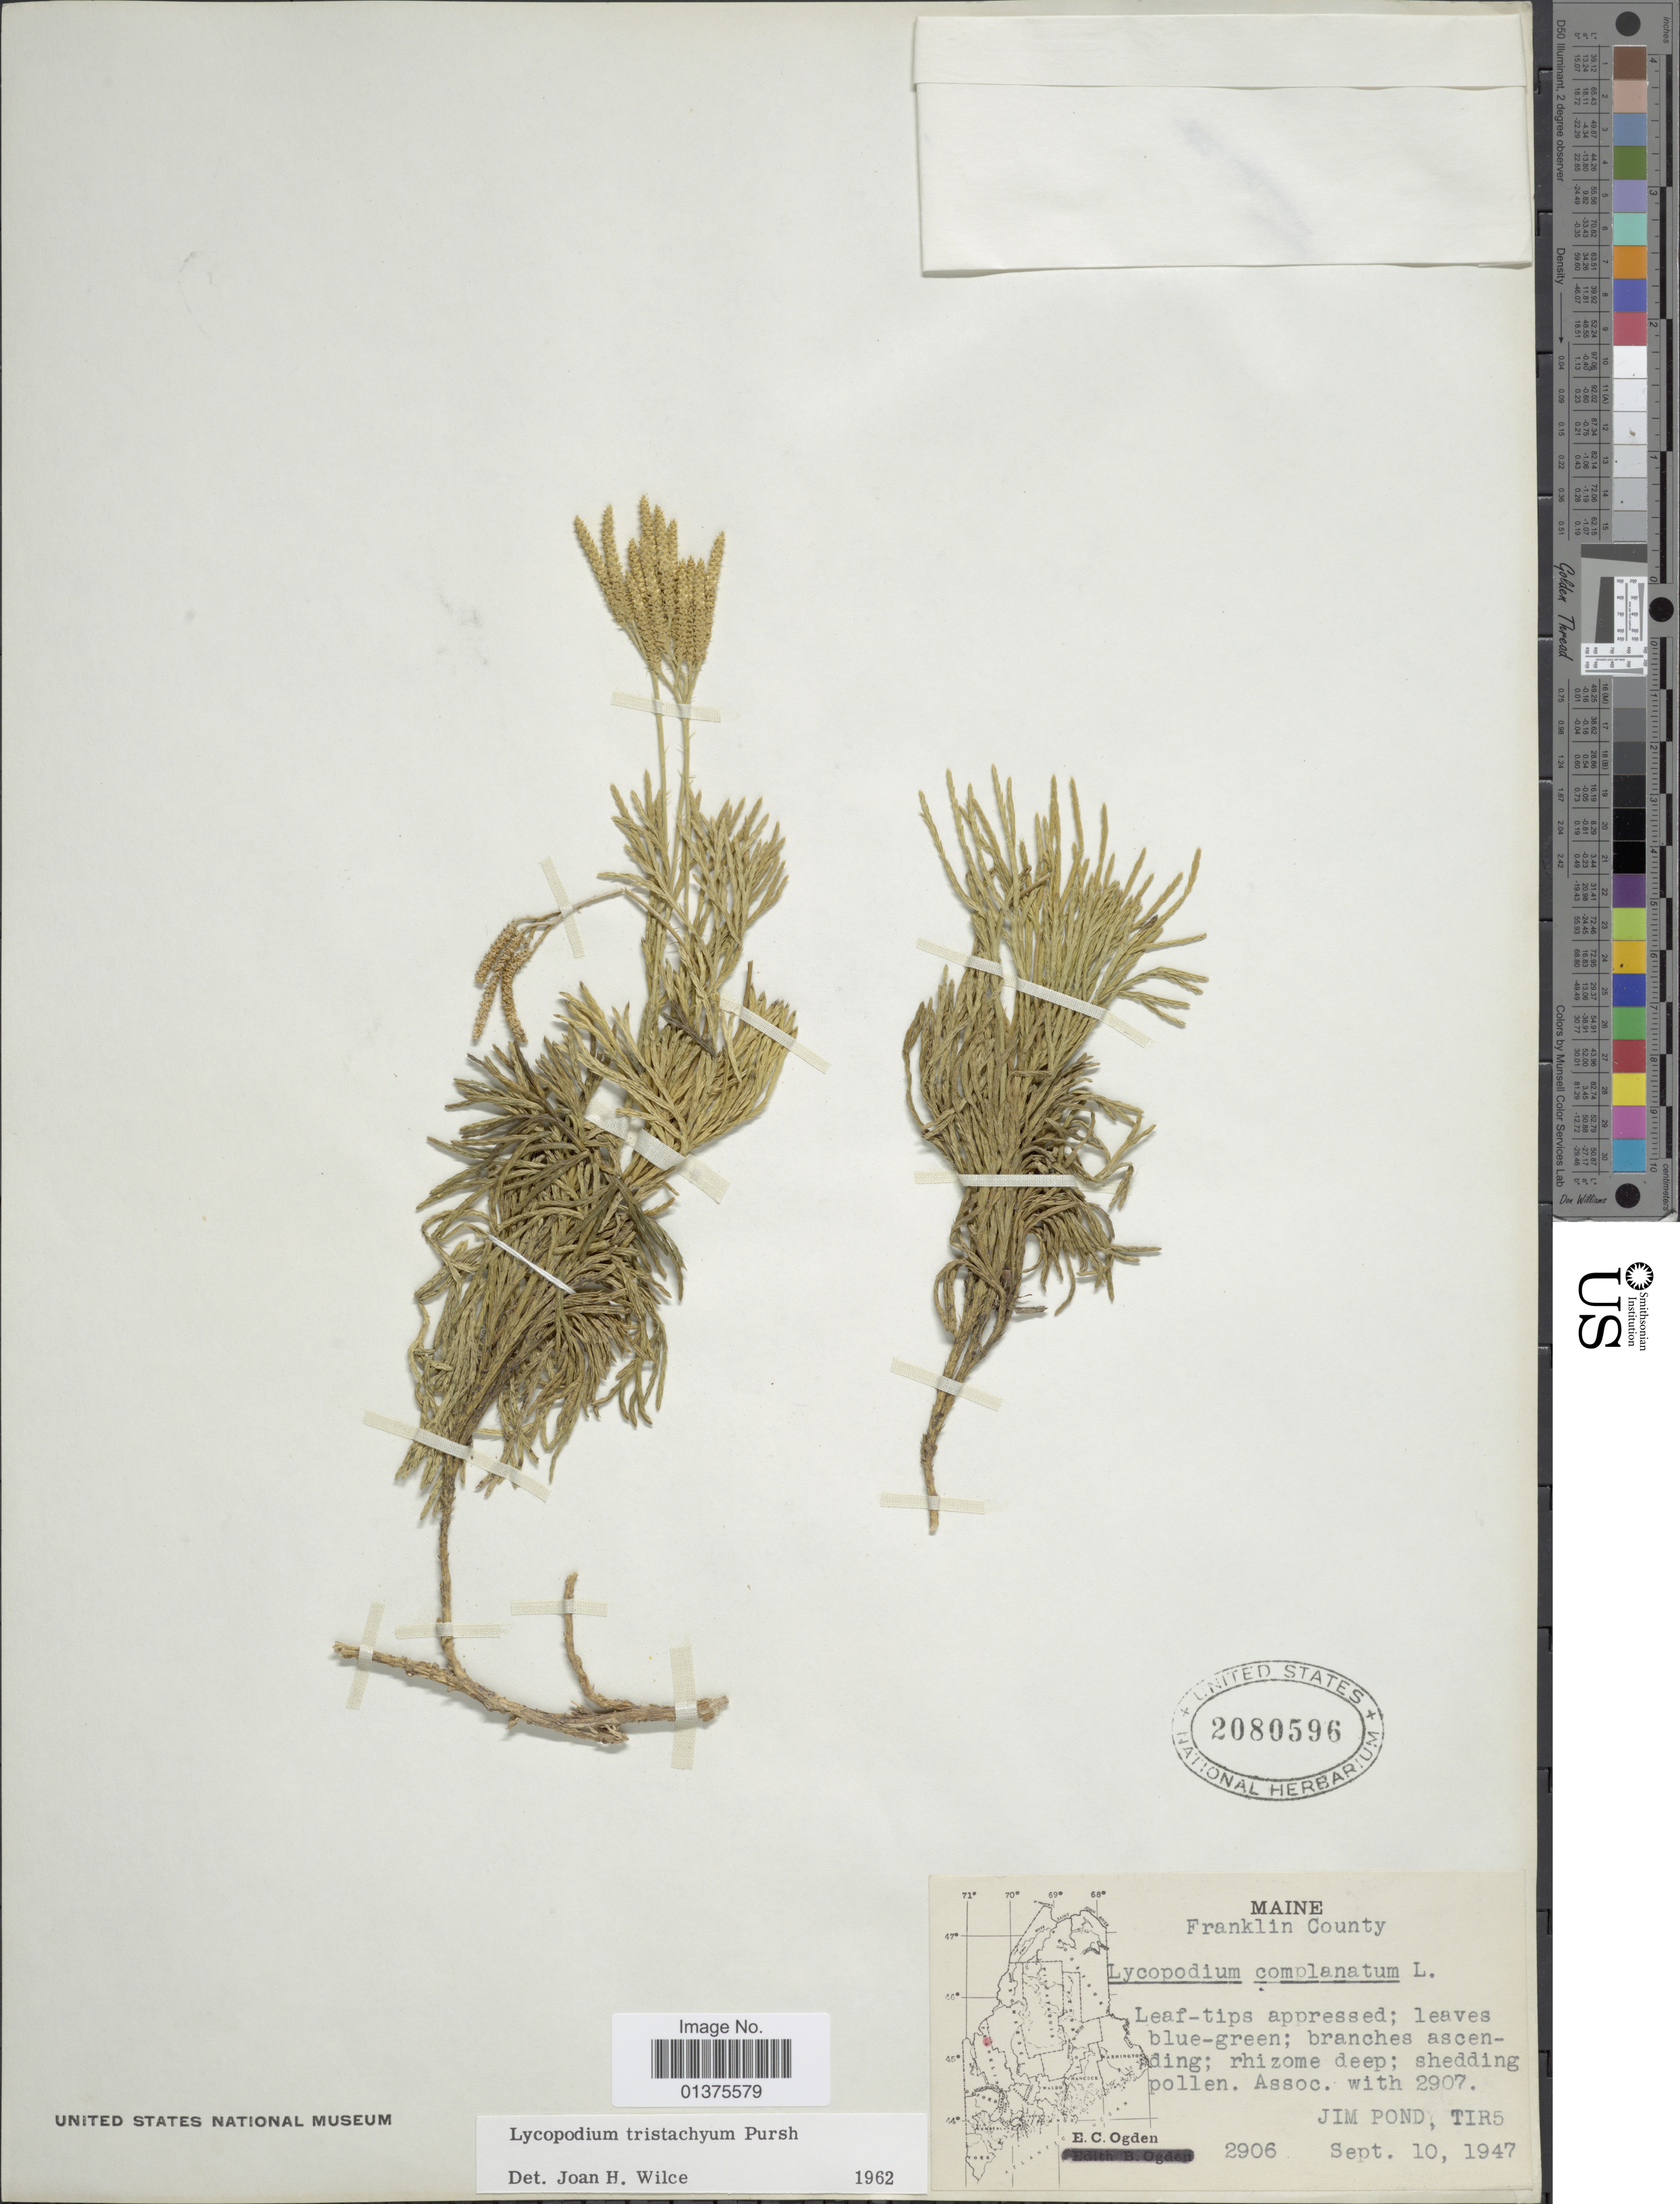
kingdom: Plantae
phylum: Tracheophyta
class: Lycopodiopsida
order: Lycopodiales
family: Lycopodiaceae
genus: Diphasiastrum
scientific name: Diphasiastrum tristachyum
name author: (Pursh) Holub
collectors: E. Ogden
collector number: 2906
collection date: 1947-09-10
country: United States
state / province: Maine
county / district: Franklin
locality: Franklin County, Jim pond, TIR5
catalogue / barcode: US 2080596